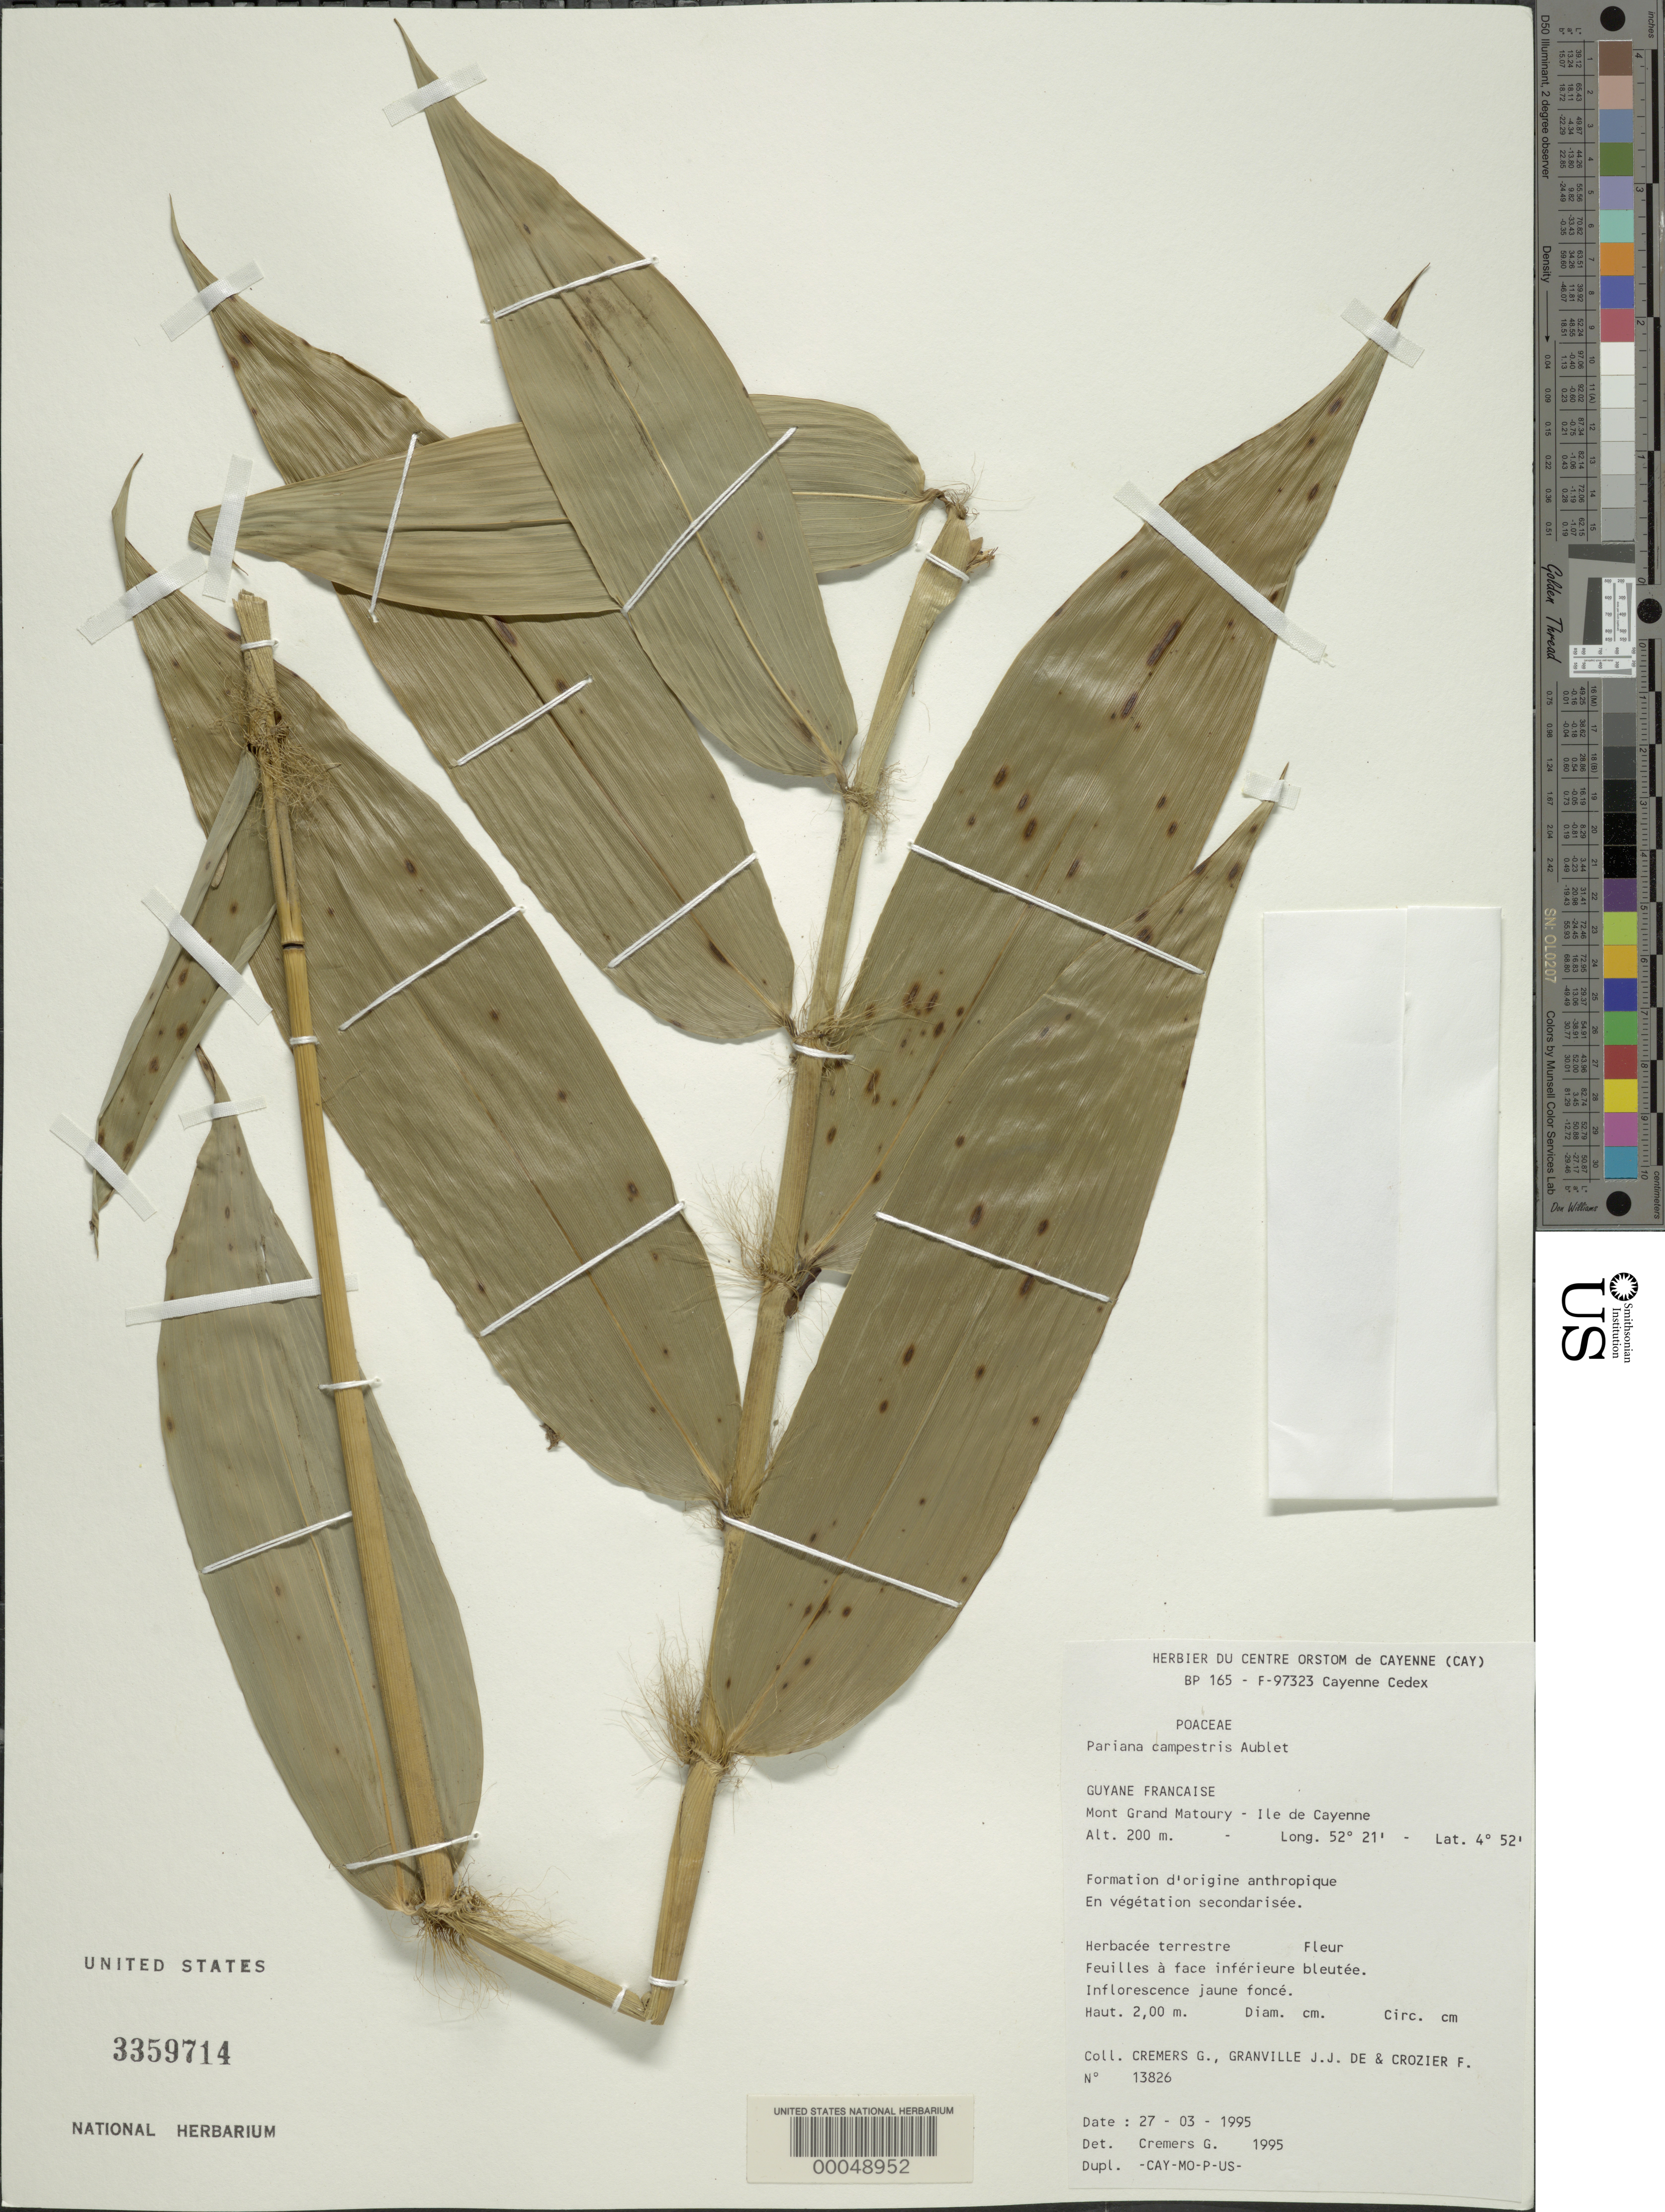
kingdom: Plantae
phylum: Tracheophyta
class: Liliopsida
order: Poales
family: Poaceae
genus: Pariana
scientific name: Pariana campestris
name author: Aubl.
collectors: G. Cremers, J.-J. de Granville & F. Crozier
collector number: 13826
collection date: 1995-03-27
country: French Guiana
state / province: Cayenne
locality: Mont Grand Matoury, Ile de Cayenne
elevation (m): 200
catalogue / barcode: US 3359714